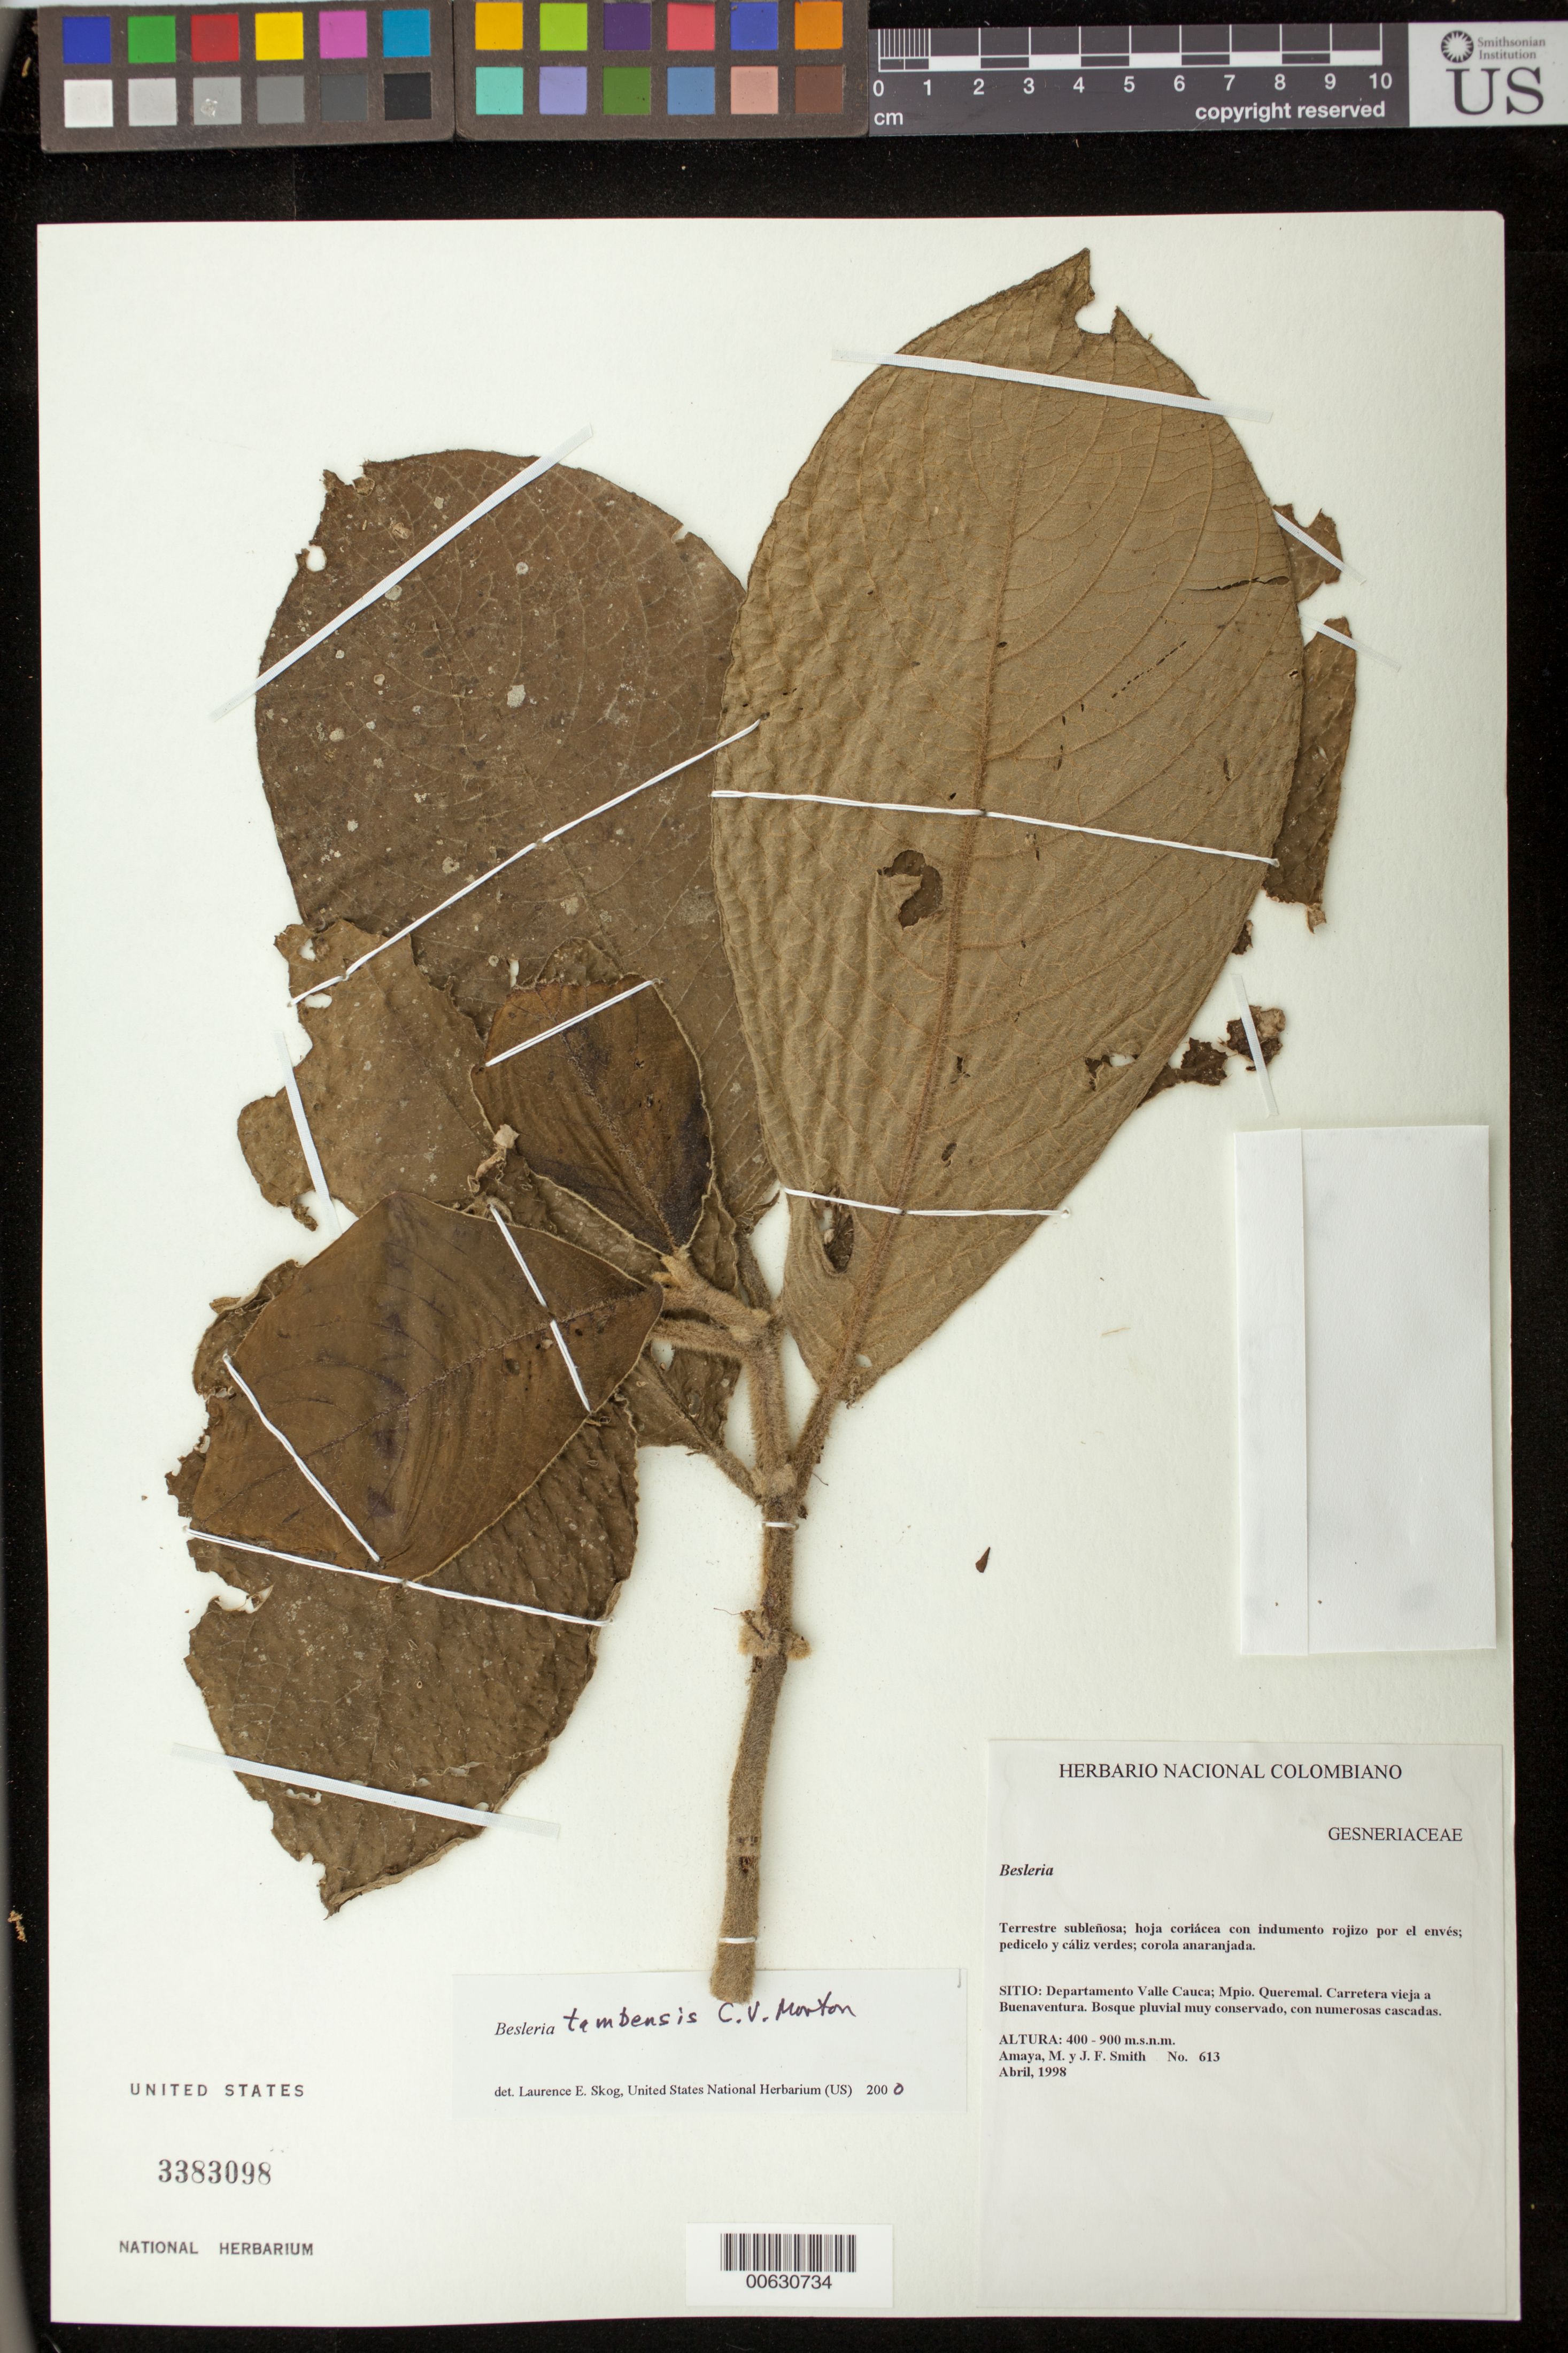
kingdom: Plantae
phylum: Tracheophyta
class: Magnoliopsida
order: Lamiales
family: Gesneriaceae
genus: Besleria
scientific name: Besleria tambensis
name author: C.V. Morton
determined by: Skog, Laurence E.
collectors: M. Amaya & J. F. Smith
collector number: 613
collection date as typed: Apr 1998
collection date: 1998-04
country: Colombia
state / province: Valle del Cauca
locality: Mpio. Queremal. Carretera vieja a Buenaventura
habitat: Bosque pluvial muy conservado, con numerosas cascadas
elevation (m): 400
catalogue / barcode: US 3383098